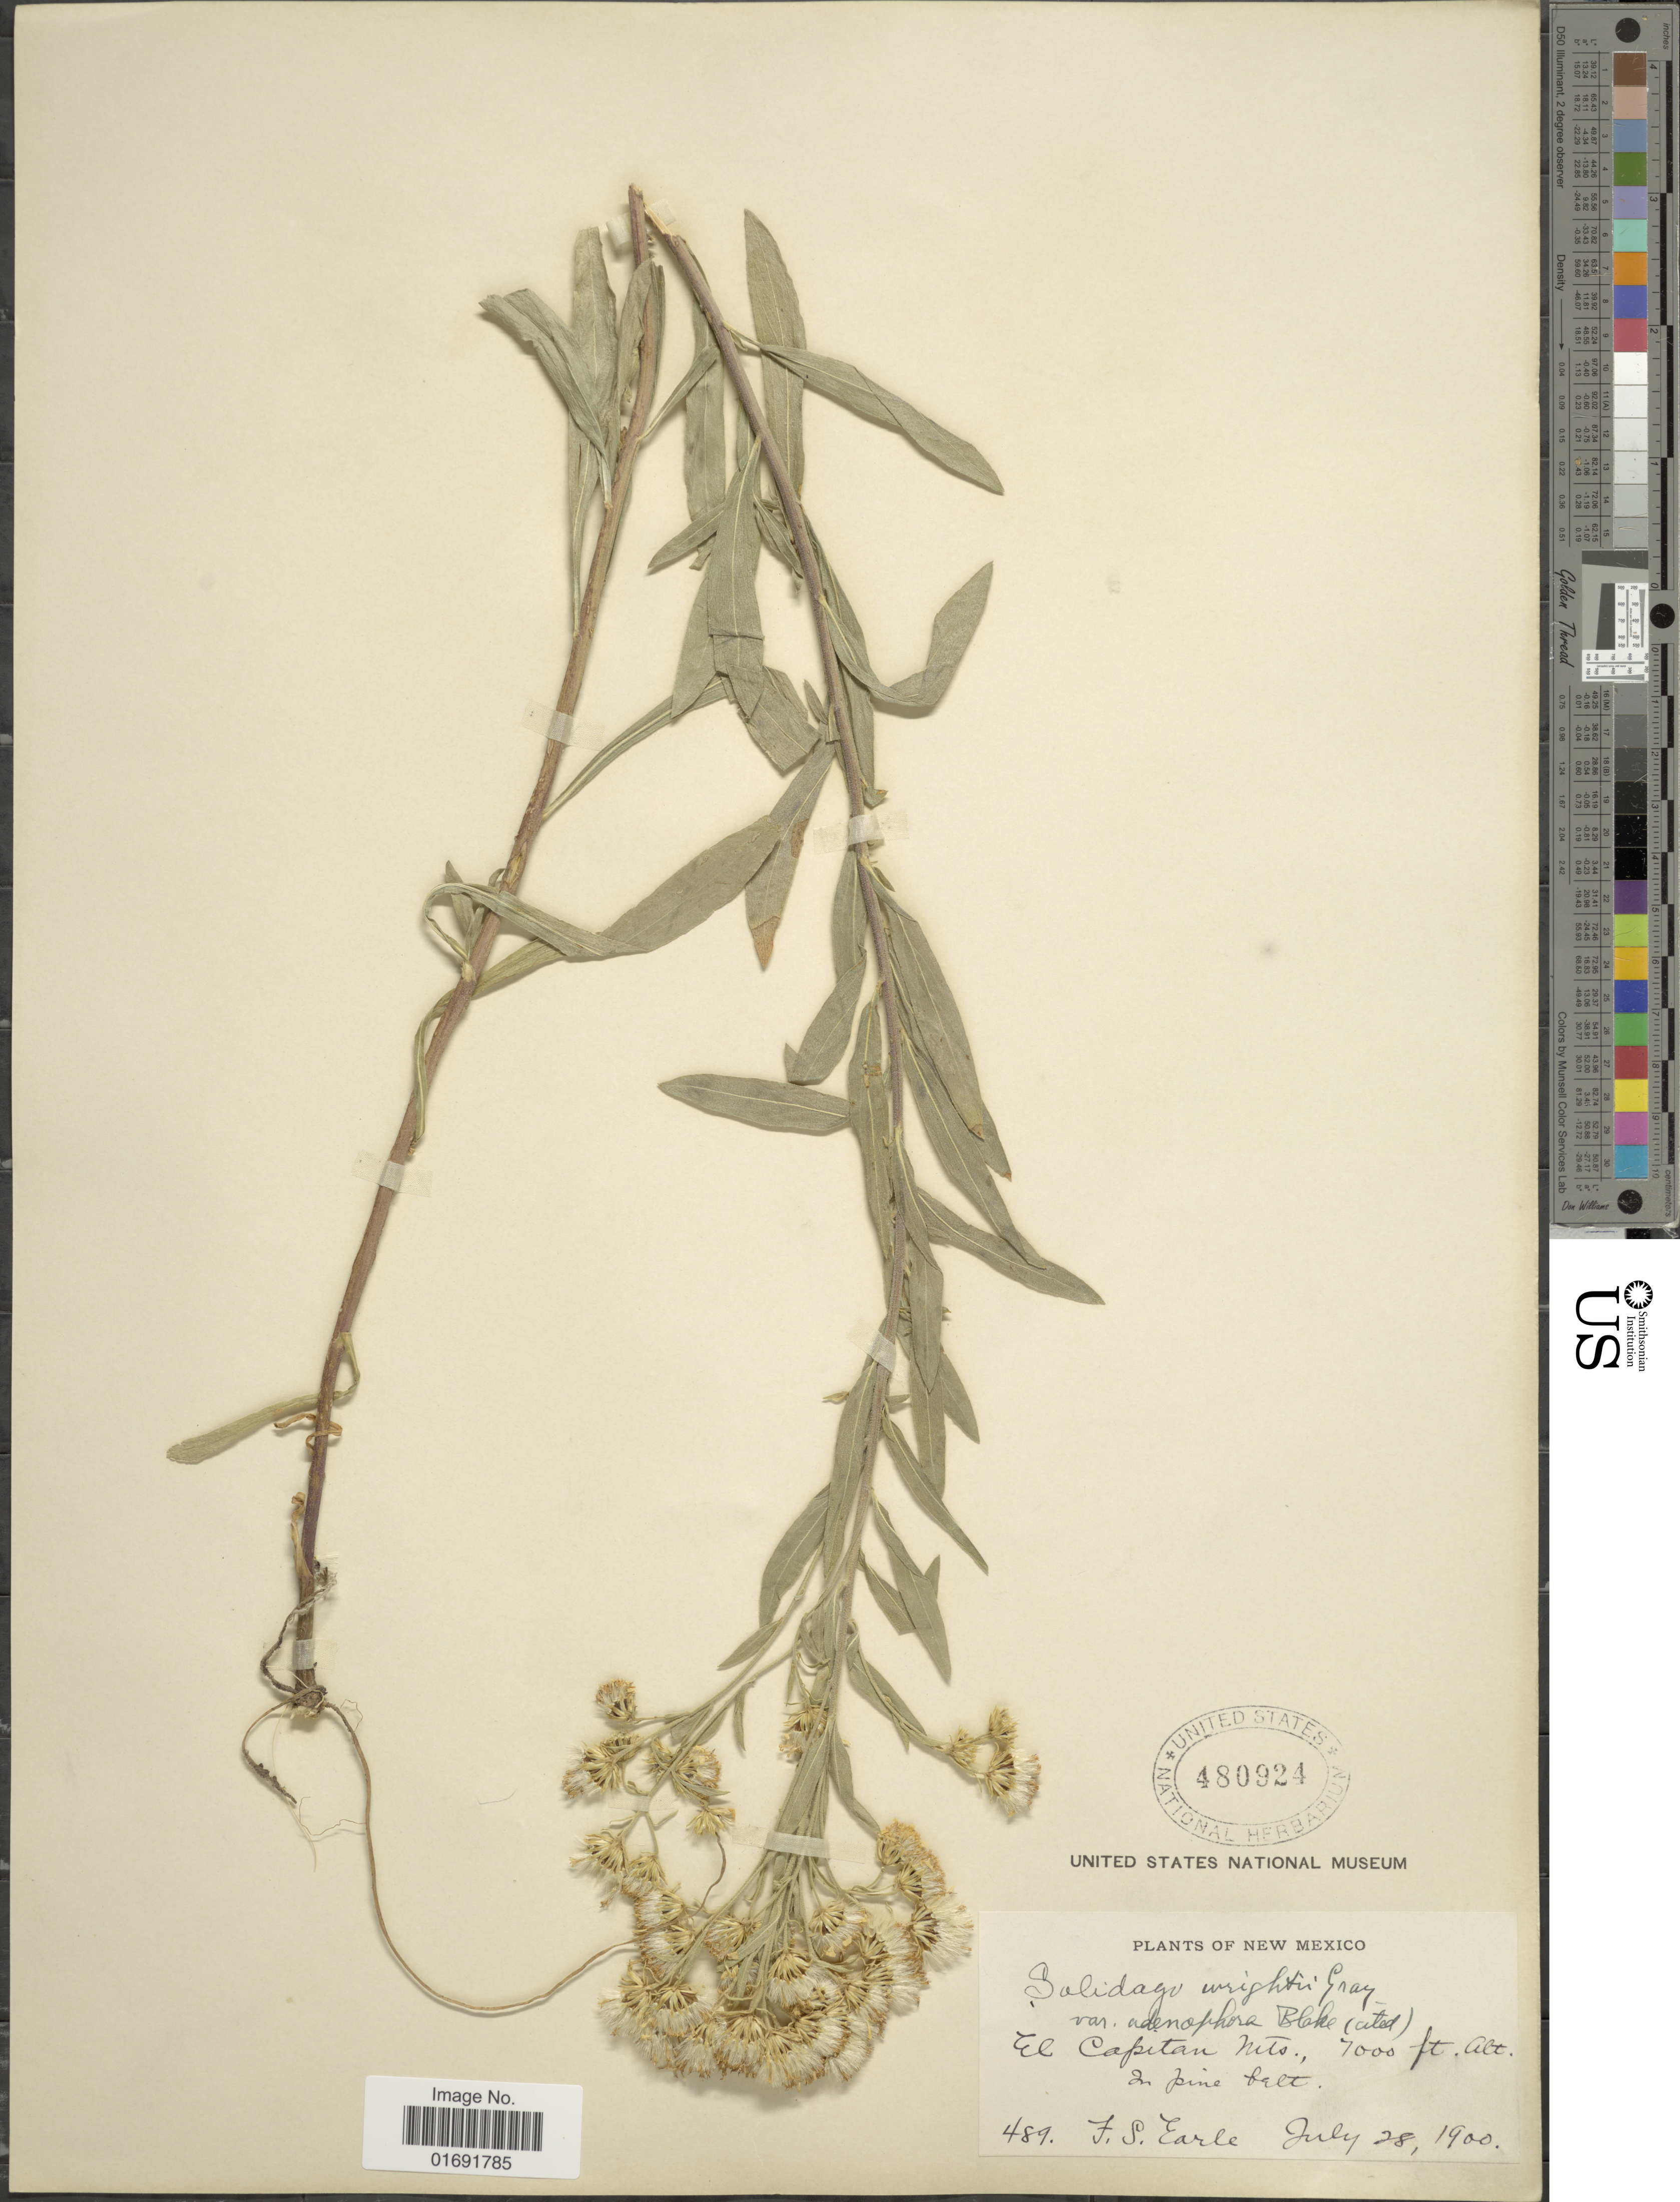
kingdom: Plantae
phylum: Tracheophyta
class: Magnoliopsida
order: Asterales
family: Asteraceae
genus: Solidago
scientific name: Solidago wrightii var. adenophora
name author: S.F. Blake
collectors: F. S. Earle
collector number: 489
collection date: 1900-07-28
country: United States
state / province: New Mexico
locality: El Capitan Mts.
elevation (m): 2134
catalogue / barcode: US 480924